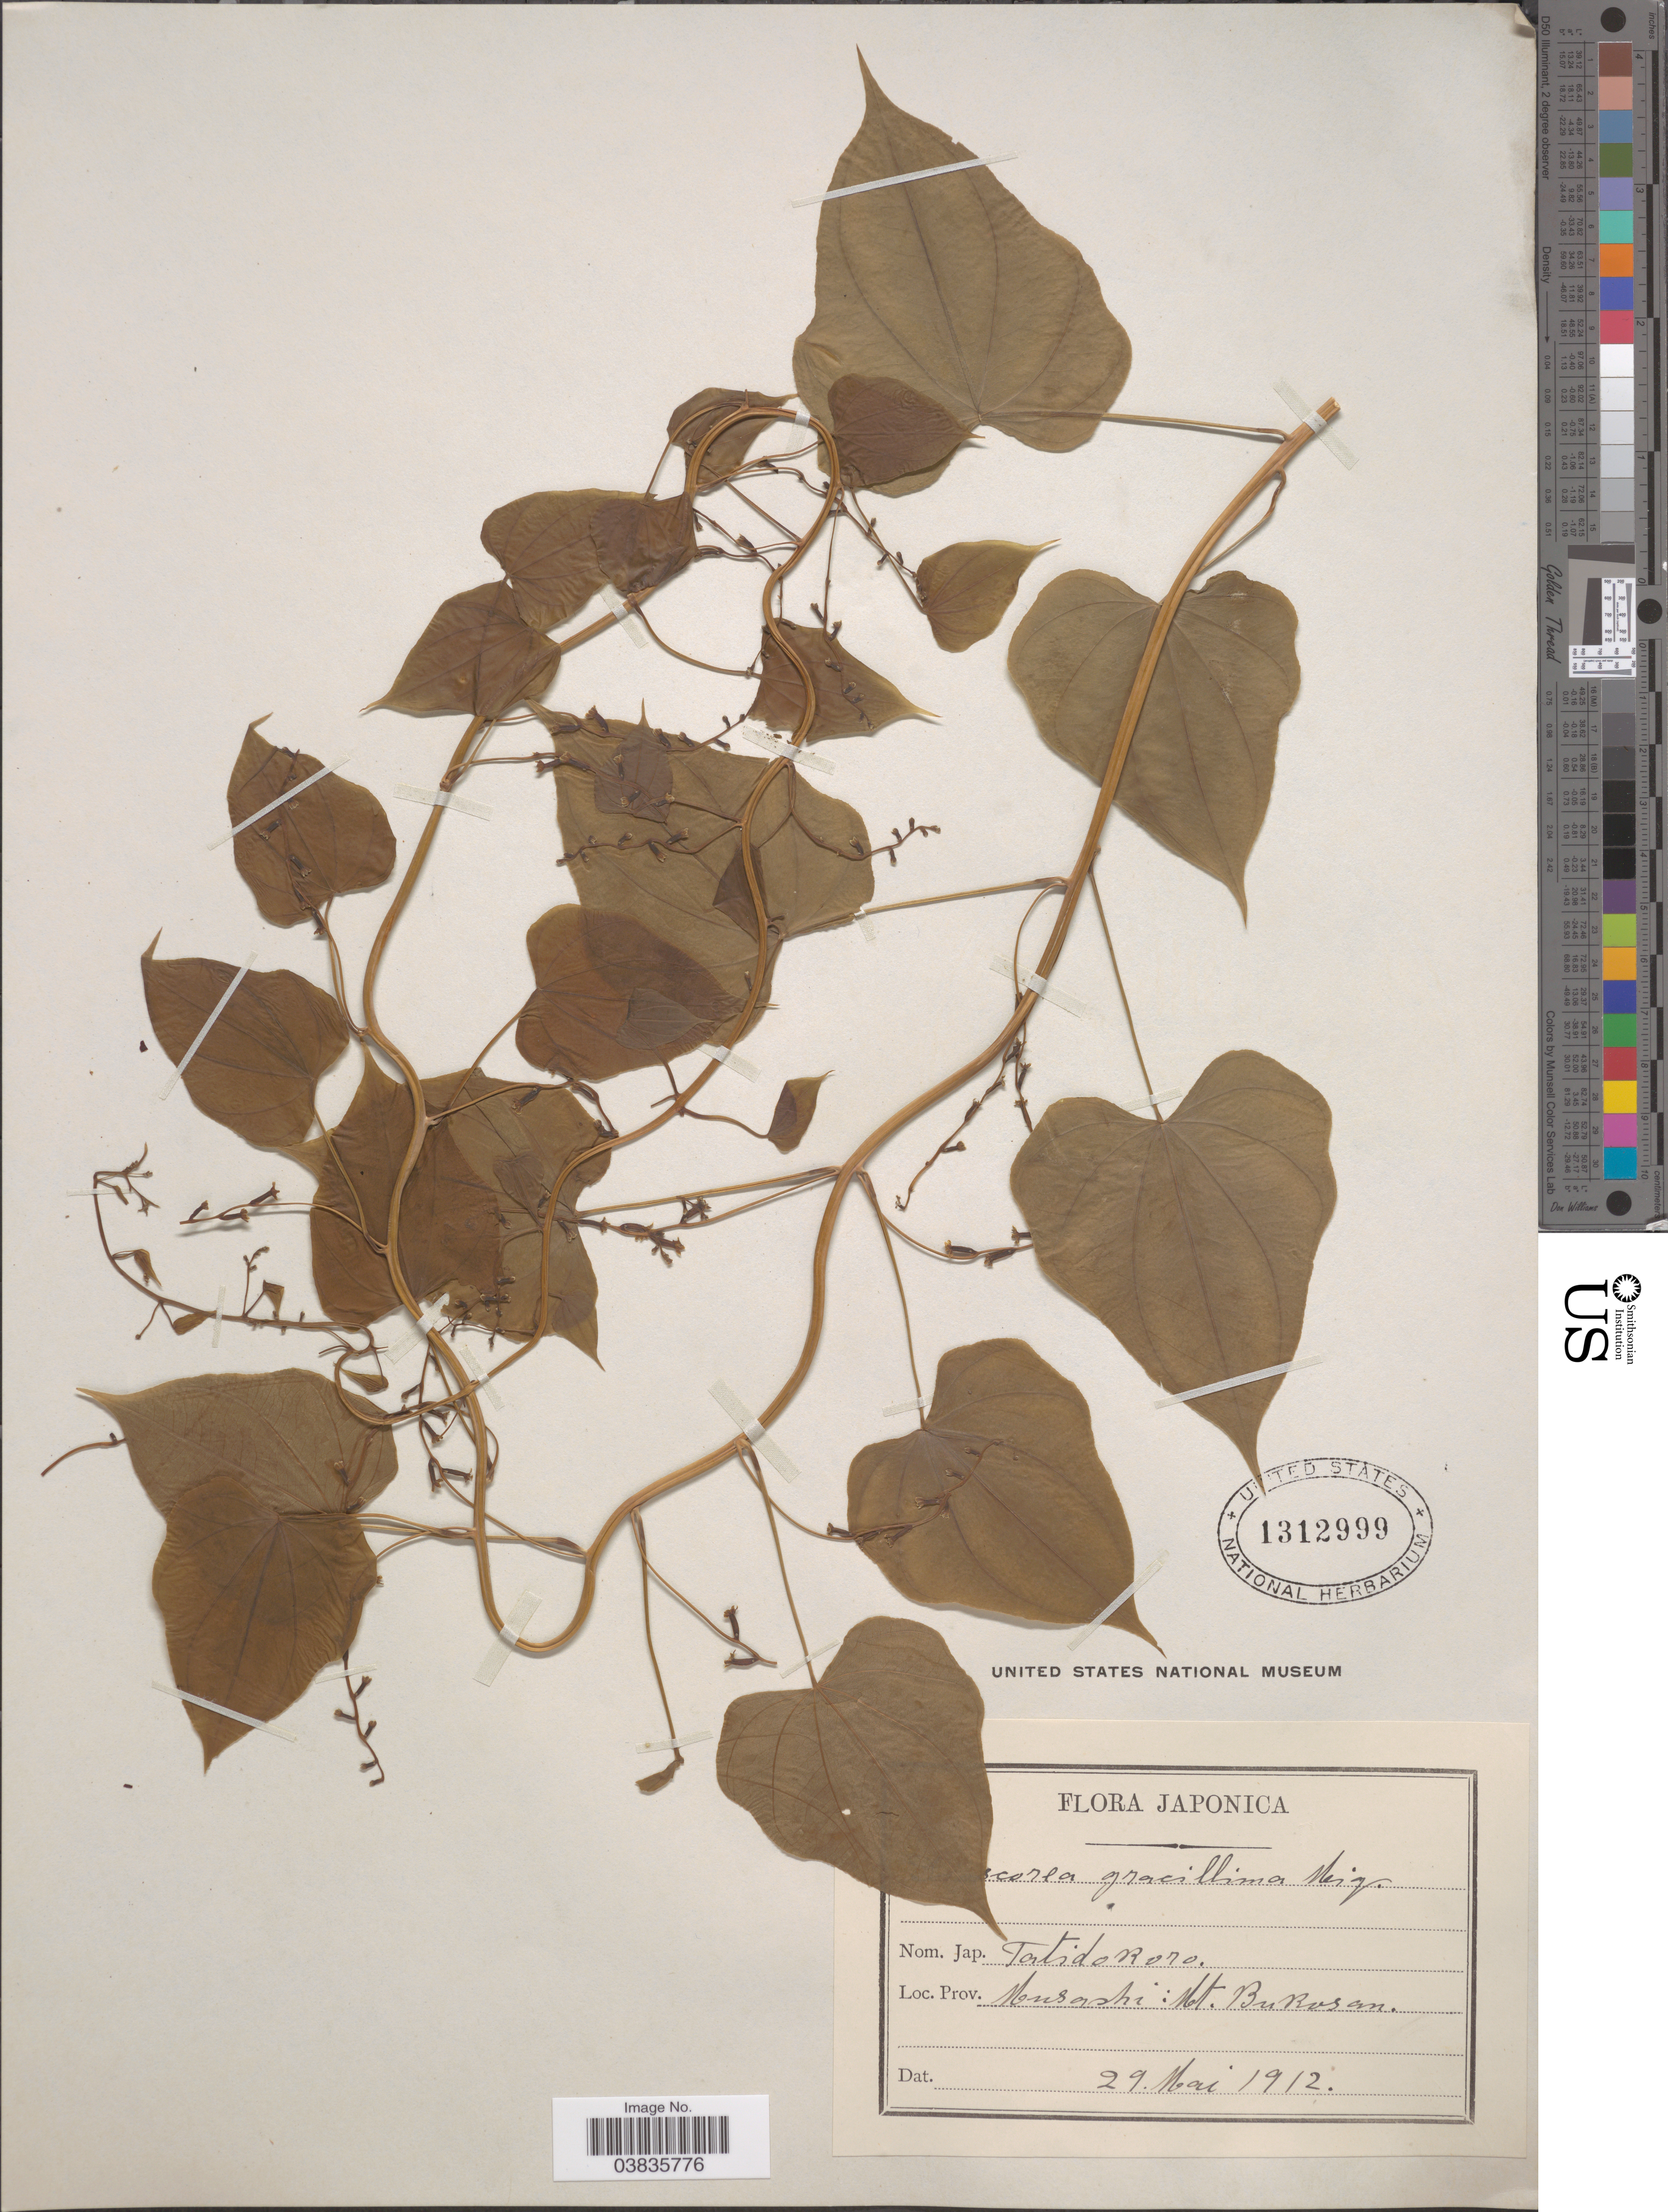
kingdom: Plantae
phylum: Tracheophyta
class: Liliopsida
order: Dioscoreales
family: Dioscoreaceae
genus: Dioscorea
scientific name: Dioscorea gracillima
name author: Miq.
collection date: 1912-05-29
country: Japan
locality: Prov. Musashi: Mt. Bukosan.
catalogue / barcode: US 1312999